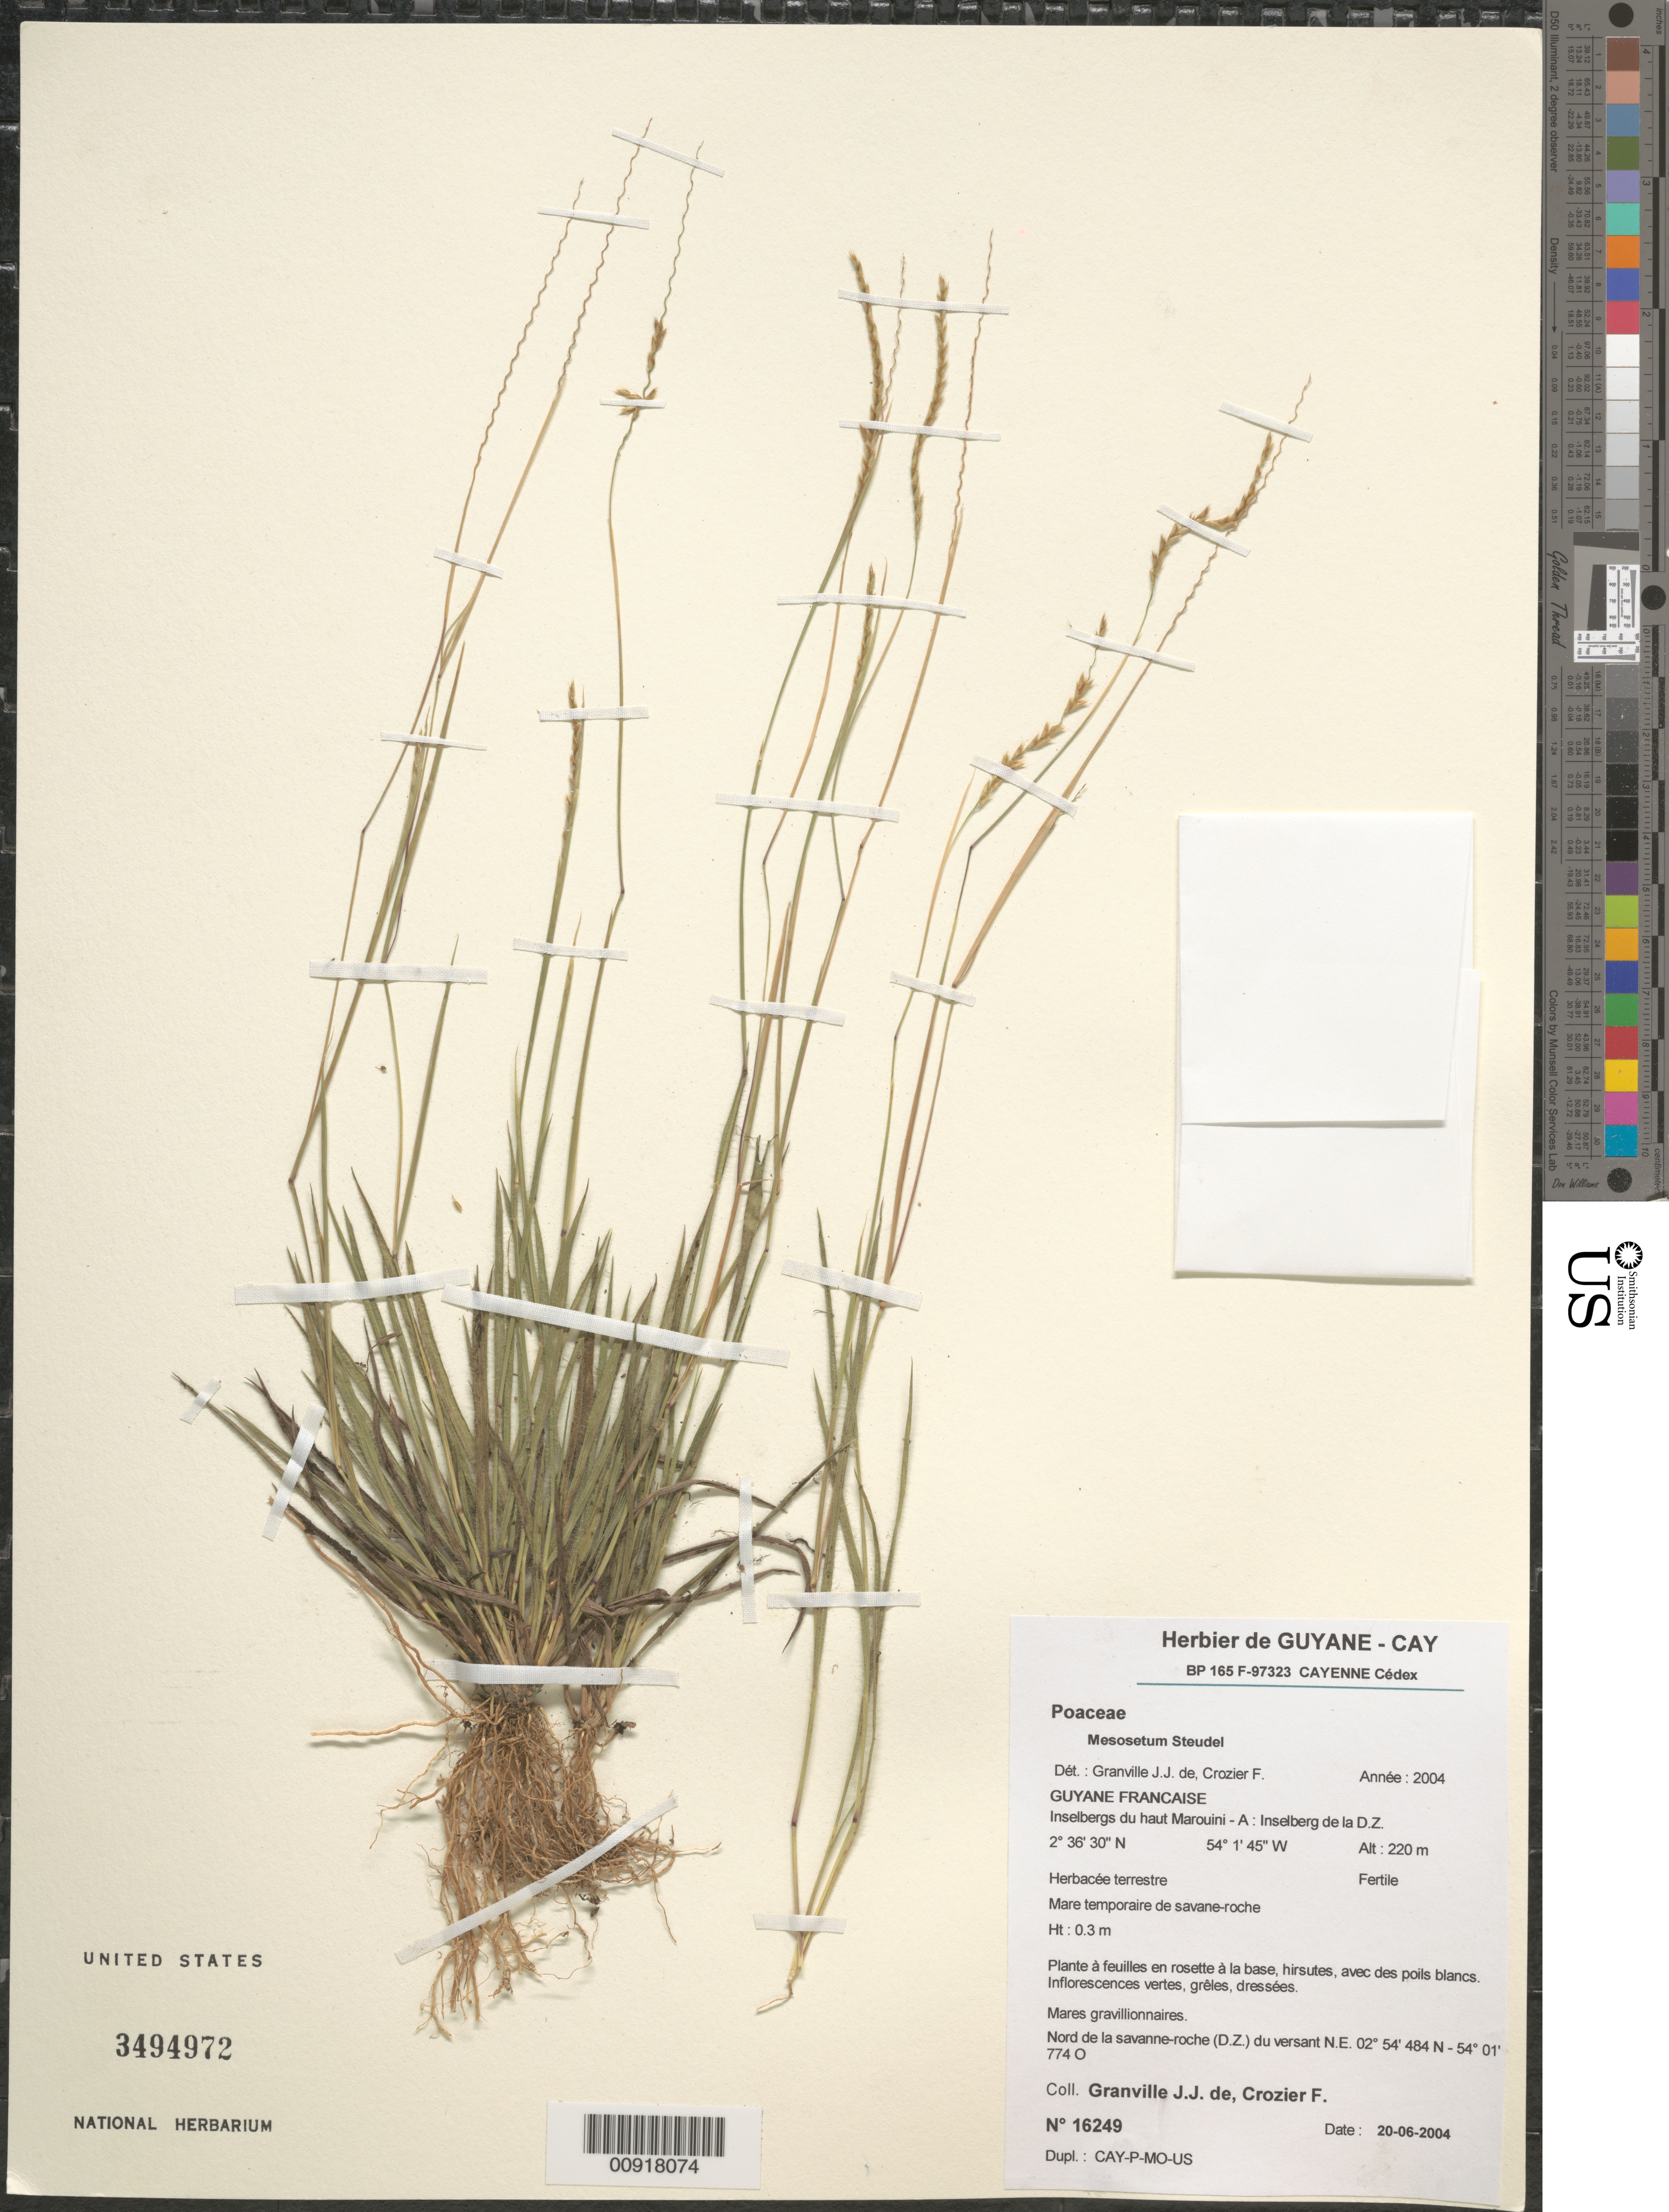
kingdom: Plantae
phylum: Tracheophyta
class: Liliopsida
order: Poales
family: Poaceae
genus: Mesosetum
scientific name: Mesosetum sp.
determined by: Crozier, F.; Granville, J. J.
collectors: J.-J. de Granville & F. Crozier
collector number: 16249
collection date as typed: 20-Jun-04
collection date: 2004-06-20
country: French Guiana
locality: Haut Marouini-A; Inselberg de la D.Z.; Nord de la savanne-roche (D.Z.) du versant NE 2º54'484"N - 54º1'774"O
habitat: Mare temporaire de savane-roche, mares gravillionnaires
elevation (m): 220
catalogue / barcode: US 3494972